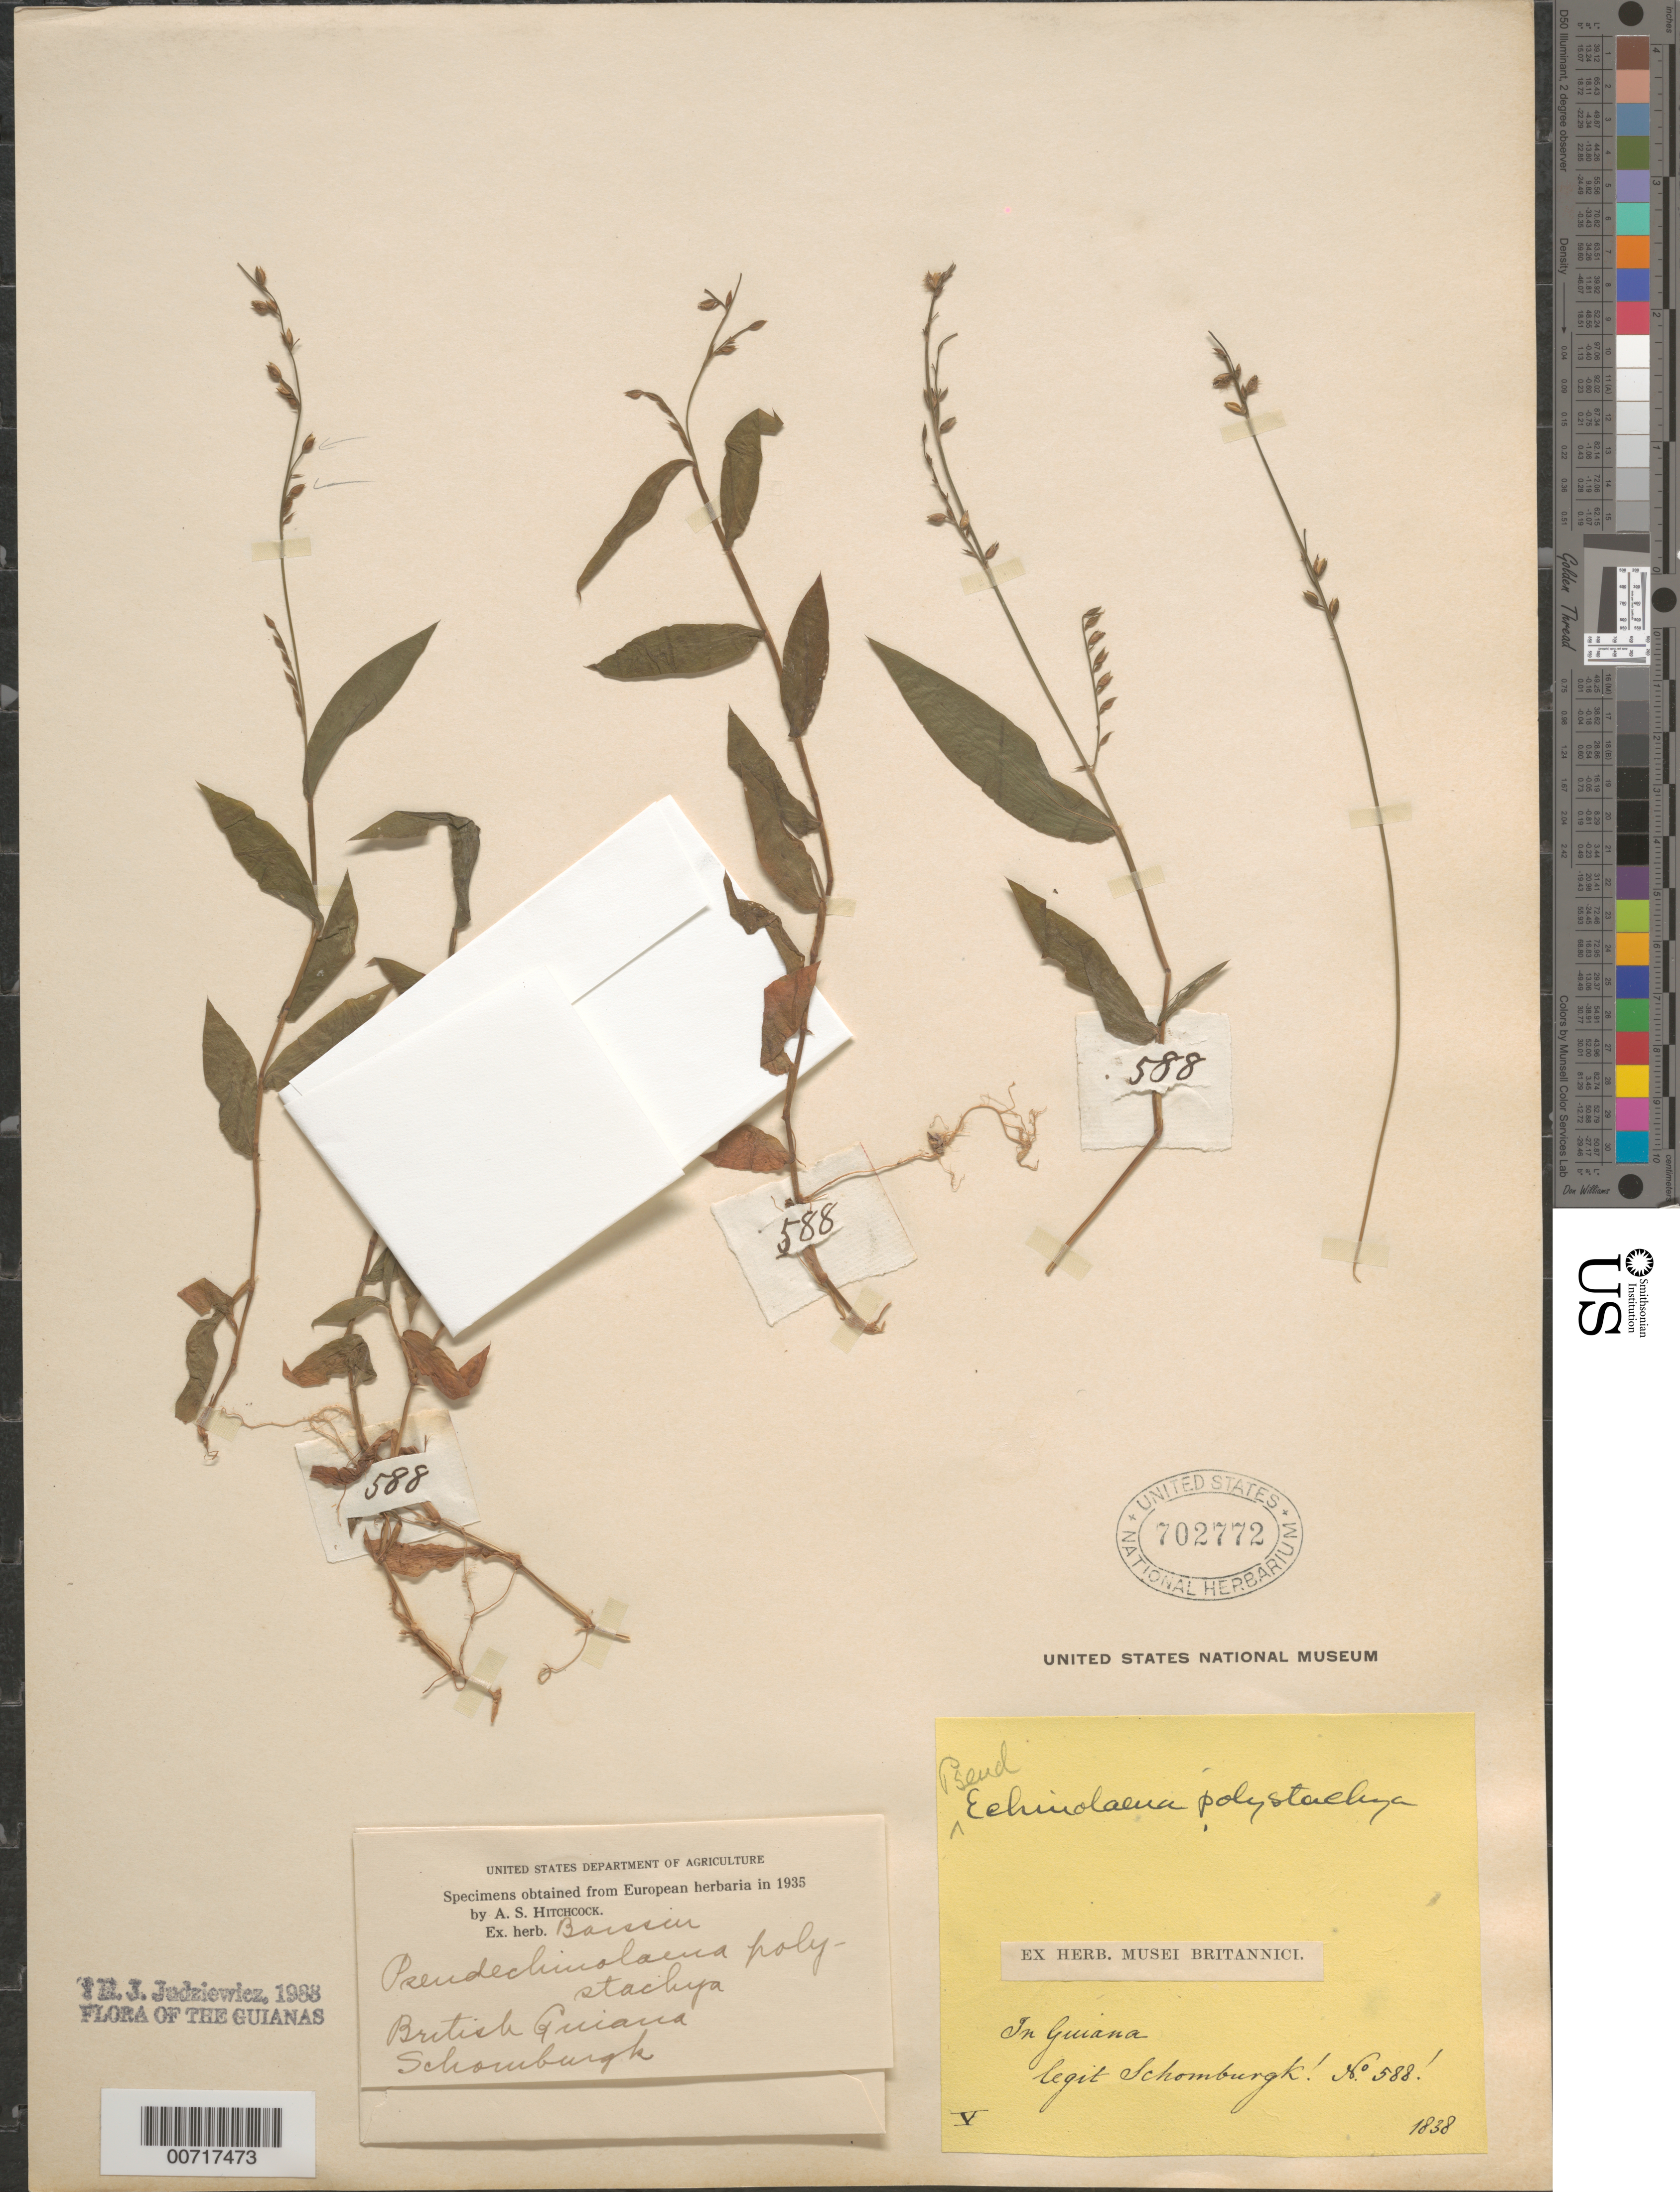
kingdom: Plantae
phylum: Tracheophyta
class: Liliopsida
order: Poales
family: Poaceae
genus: Pseudechinolaena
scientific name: Pseudechinolaena polystachya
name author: (Kunth) Stapf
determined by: Judziewicz, E. J.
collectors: R. H. Schomburgk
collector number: I 588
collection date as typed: May 1838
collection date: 1838-05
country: Guyana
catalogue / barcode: US 702772